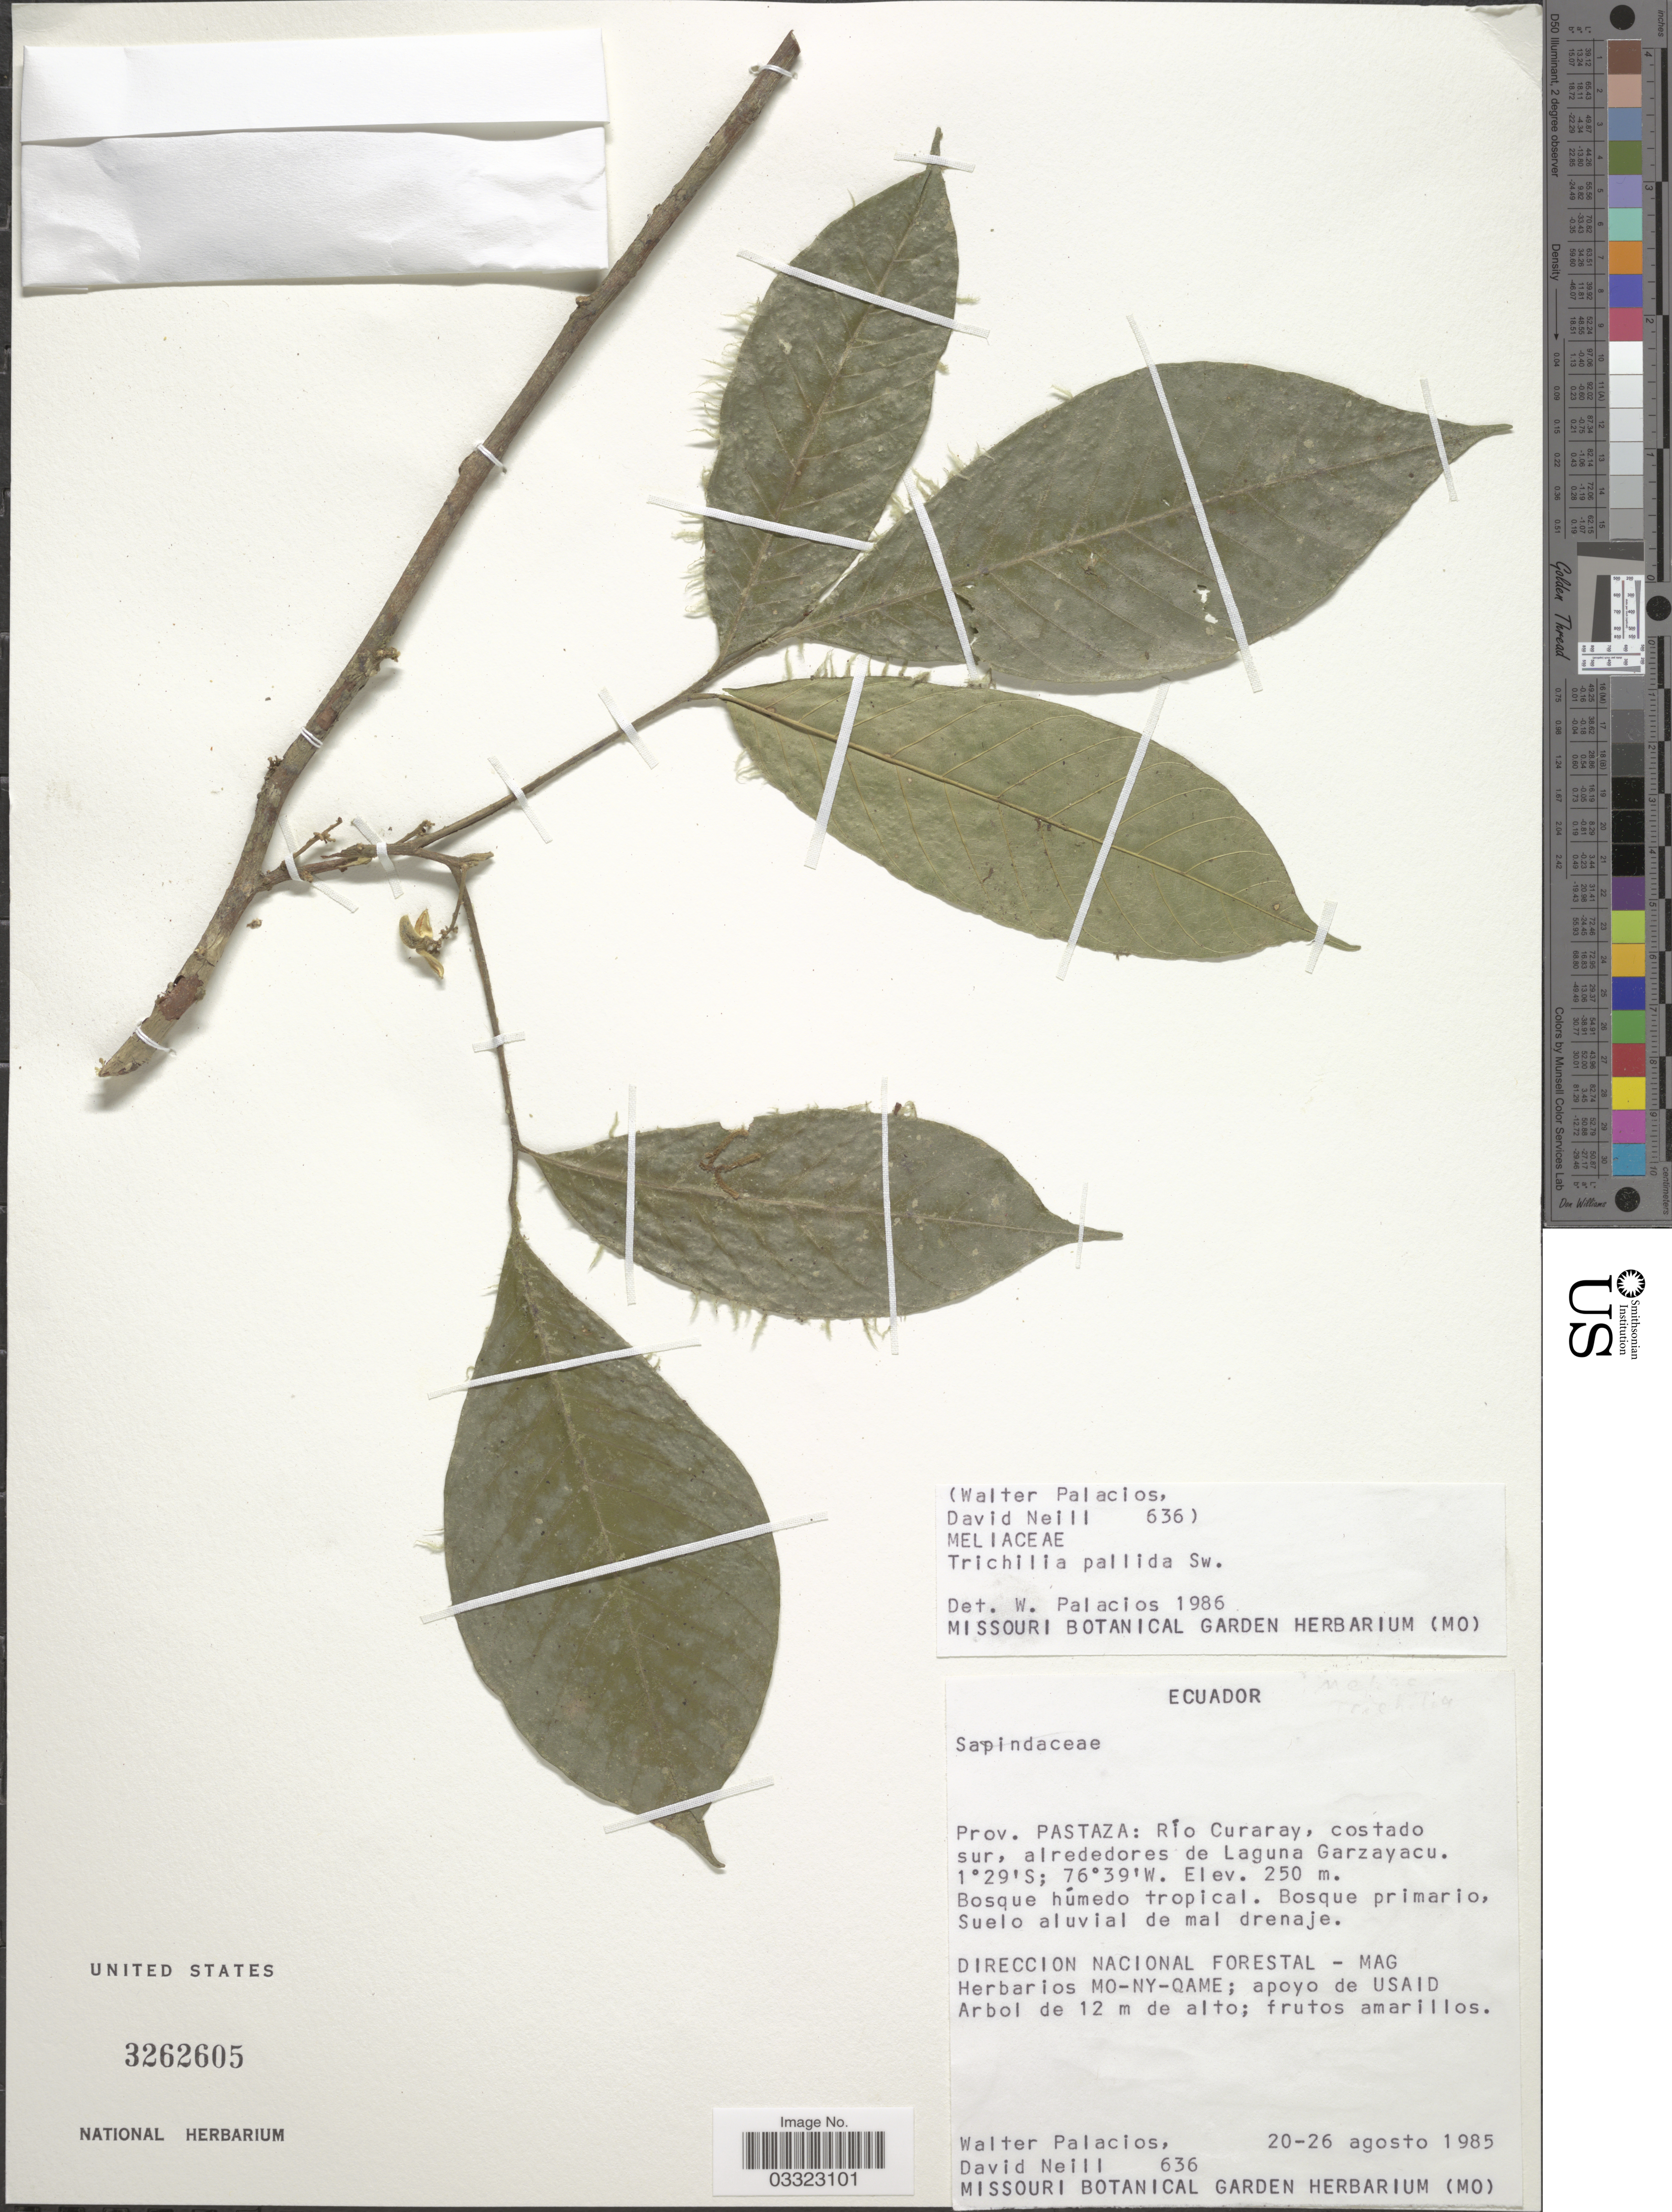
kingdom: Plantae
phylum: Tracheophyta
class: Magnoliopsida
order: Sapindales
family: Meliaceae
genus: Trichilia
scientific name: Trichilia pallida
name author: Sw.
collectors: W. Palacios & D. Neill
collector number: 636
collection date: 1985-08-20/1985-08-26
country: Ecuador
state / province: Pastaza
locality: Río Curaray, costado sur, alrededores de Laguna Garzayacu.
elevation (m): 250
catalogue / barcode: US 3262605